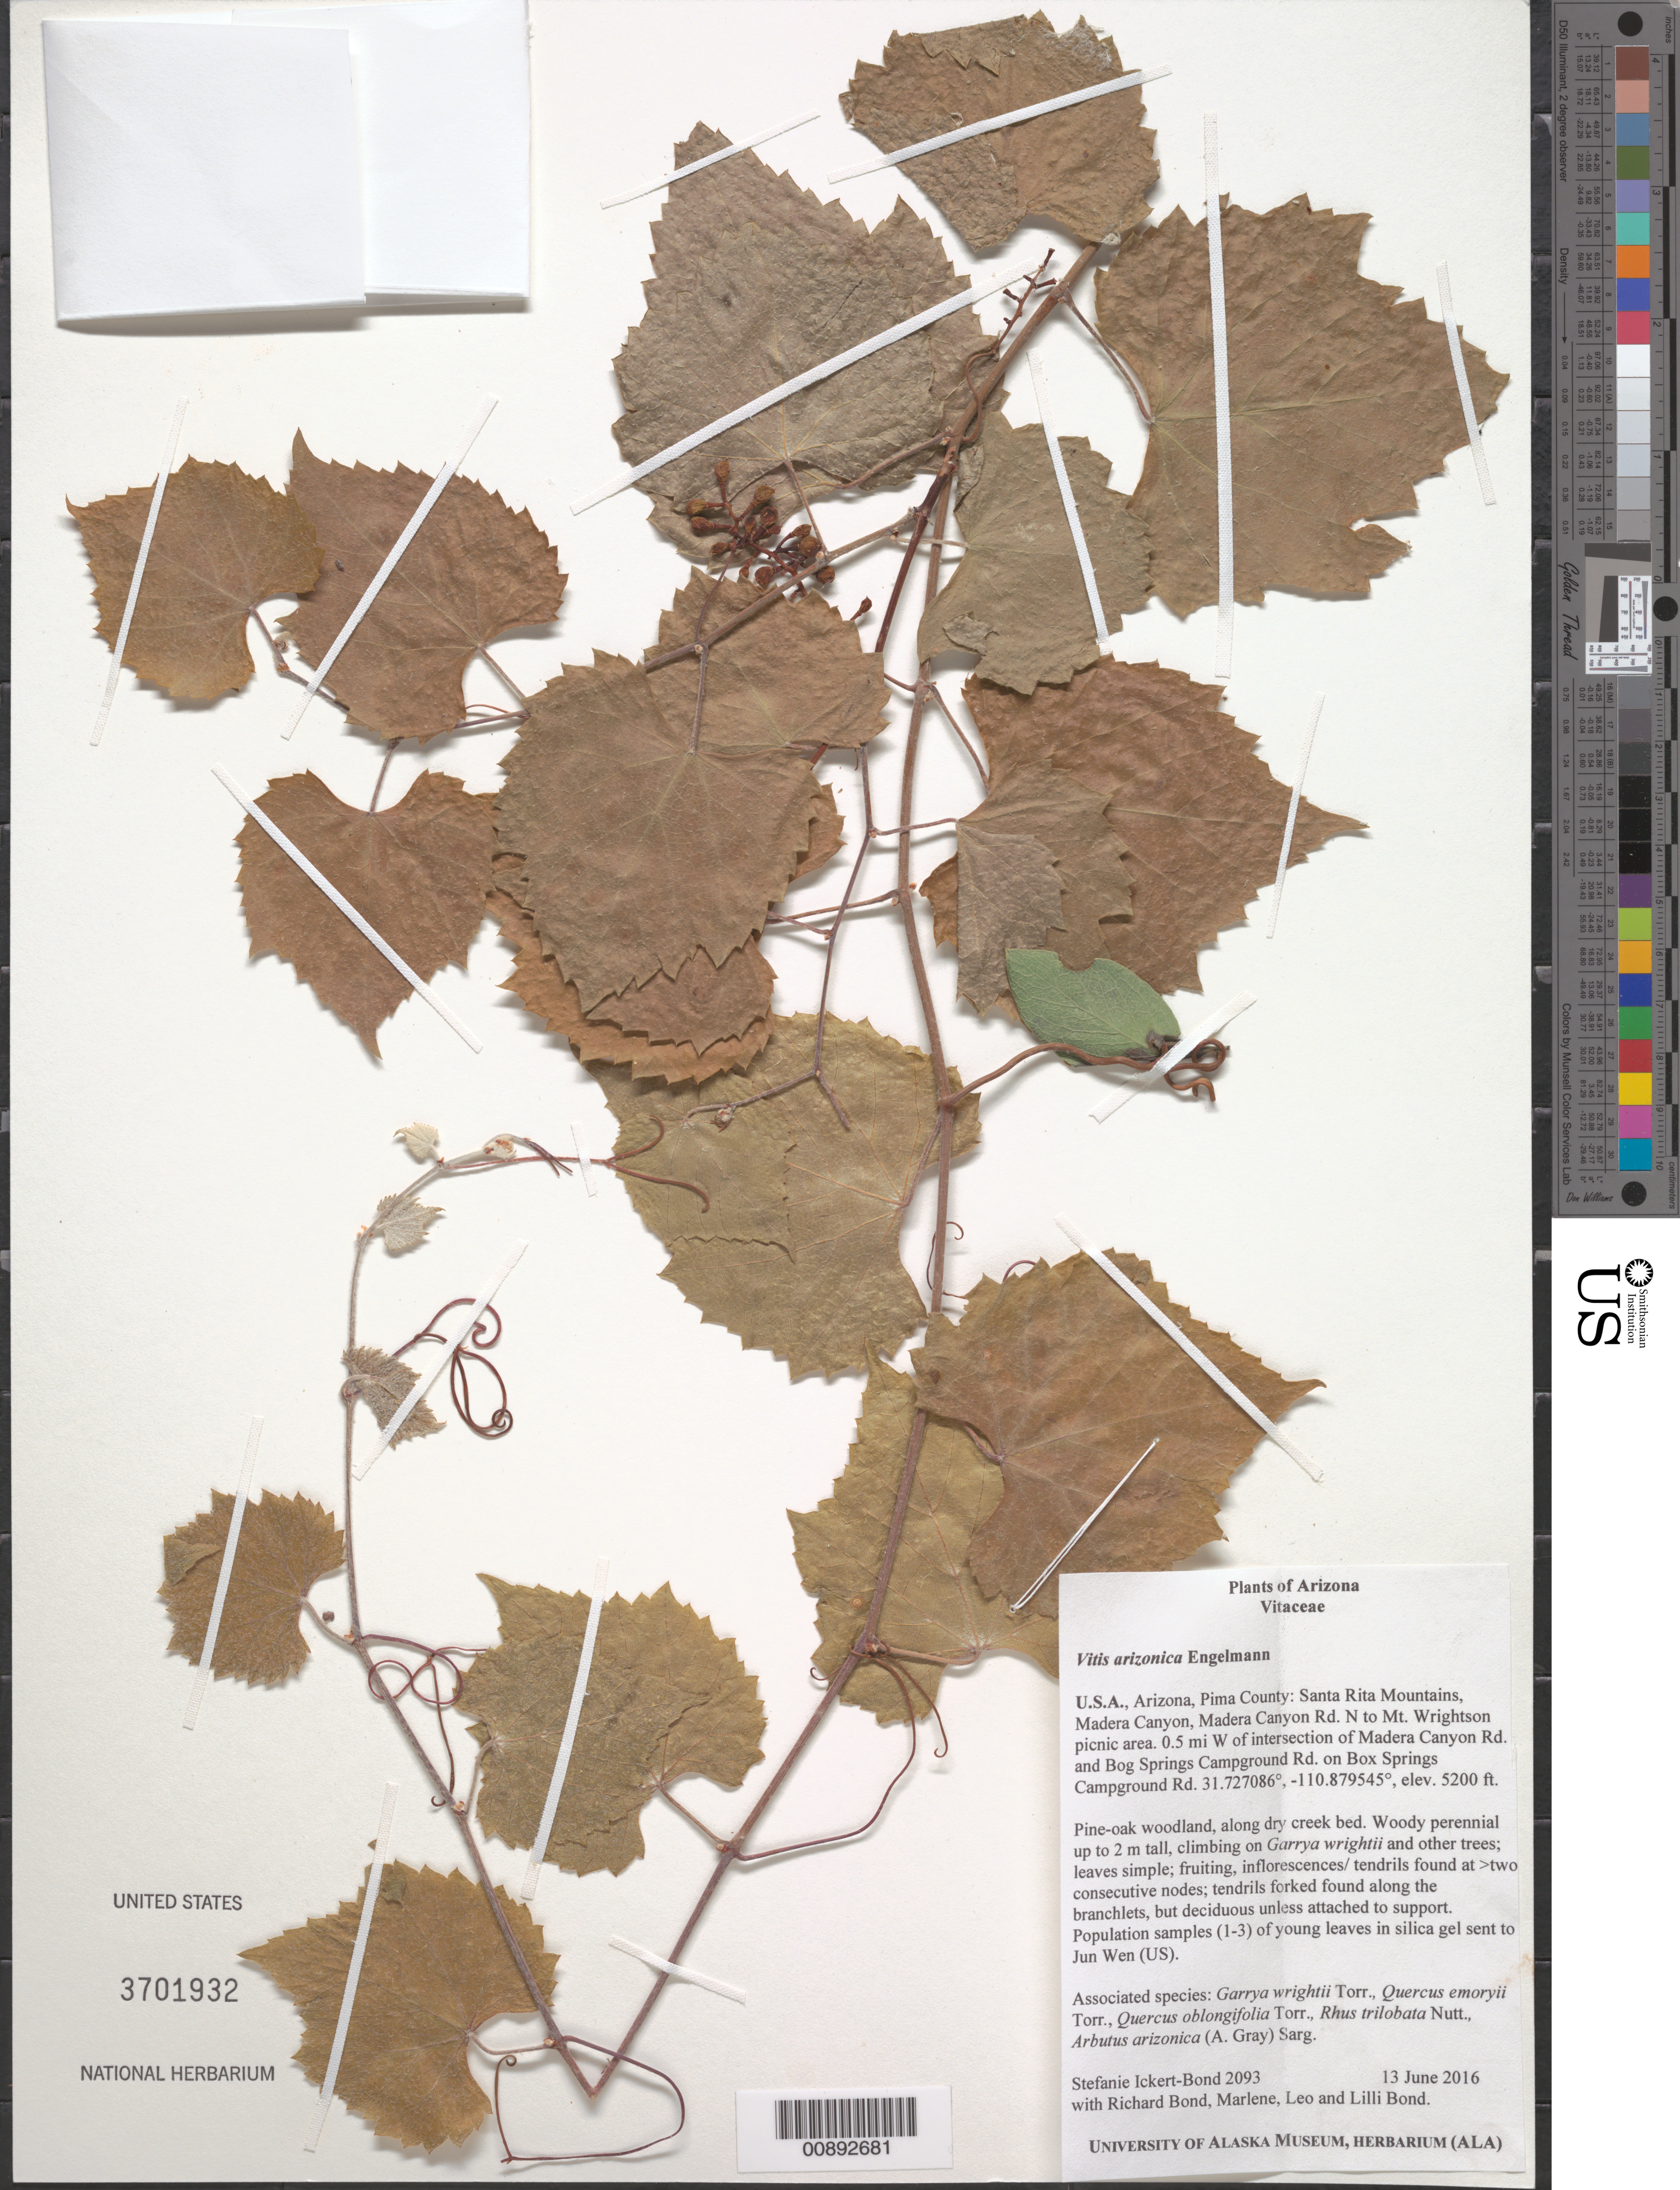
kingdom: Plantae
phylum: Tracheophyta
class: Magnoliopsida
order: Vitales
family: Vitaceae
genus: Vitis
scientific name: Vitis arizonica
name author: Engelm.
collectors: S. Ickert-Bond et al.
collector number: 2093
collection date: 2016-06-13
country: United States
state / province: Arizona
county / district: Pima County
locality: Santa Rita Mountains, Madera Canyon, Madera Canyon Rd. N to Mt. Wrightson picnic area. 0.5 mi W of intersection of Madera Canyon Rd. and Bog Springs Campgroung Rd. on Bog Springs Campground Rd.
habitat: Pine-oak woodland, along dry creek bed.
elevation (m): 1585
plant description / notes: Population samples (1-3) of young leaves in silica gel sent to Jun Wen (US).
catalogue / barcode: US 3701932